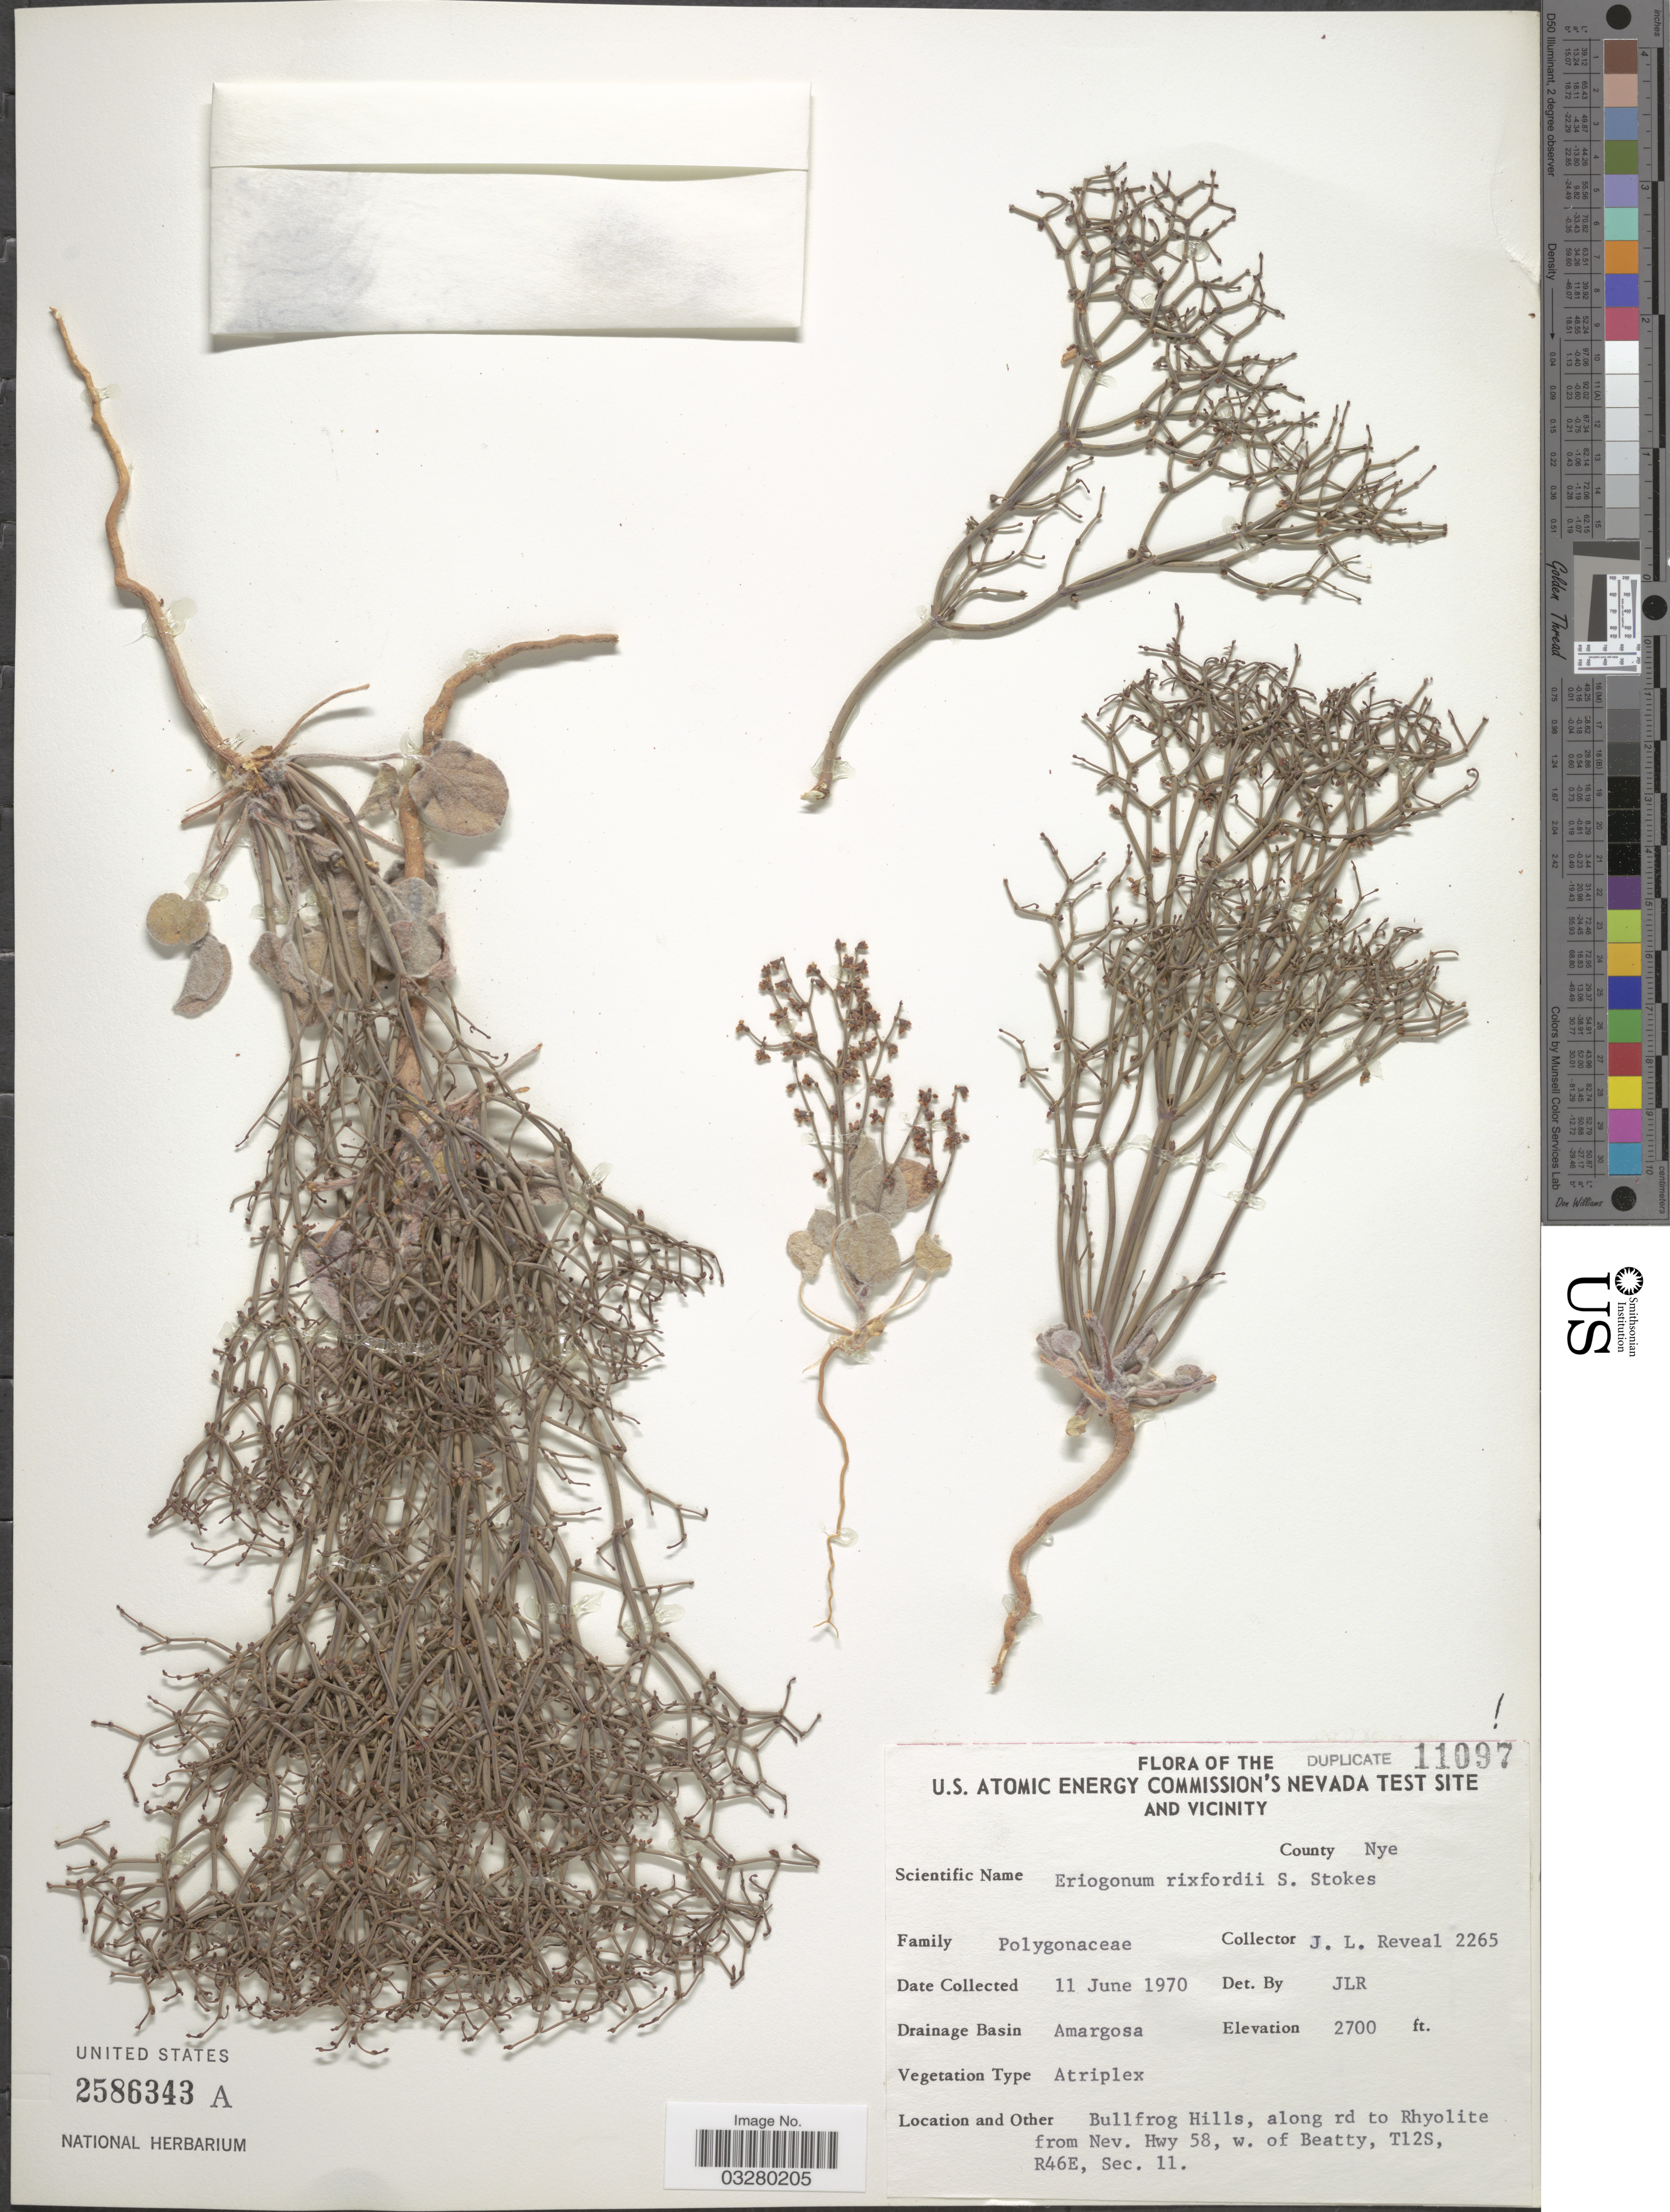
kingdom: Plantae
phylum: Tracheophyta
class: Magnoliopsida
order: Caryophyllales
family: Polygonaceae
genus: Eriogonum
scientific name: Eriogonum rixfordii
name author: S. Stokes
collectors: J. L. Reveal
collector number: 2265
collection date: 1970-06-11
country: United States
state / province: Nevada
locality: U.S. Atomic Energy Commission's Nevada Test Site and Vicinity. County Nye. Drainage Basin Amargosa. Bullfrog Hills, along rd to Rhyolite from Nev. Hwy 58, w. of Beatty, T12S, R46E, Sec. 11.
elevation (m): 823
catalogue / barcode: US 2586343A